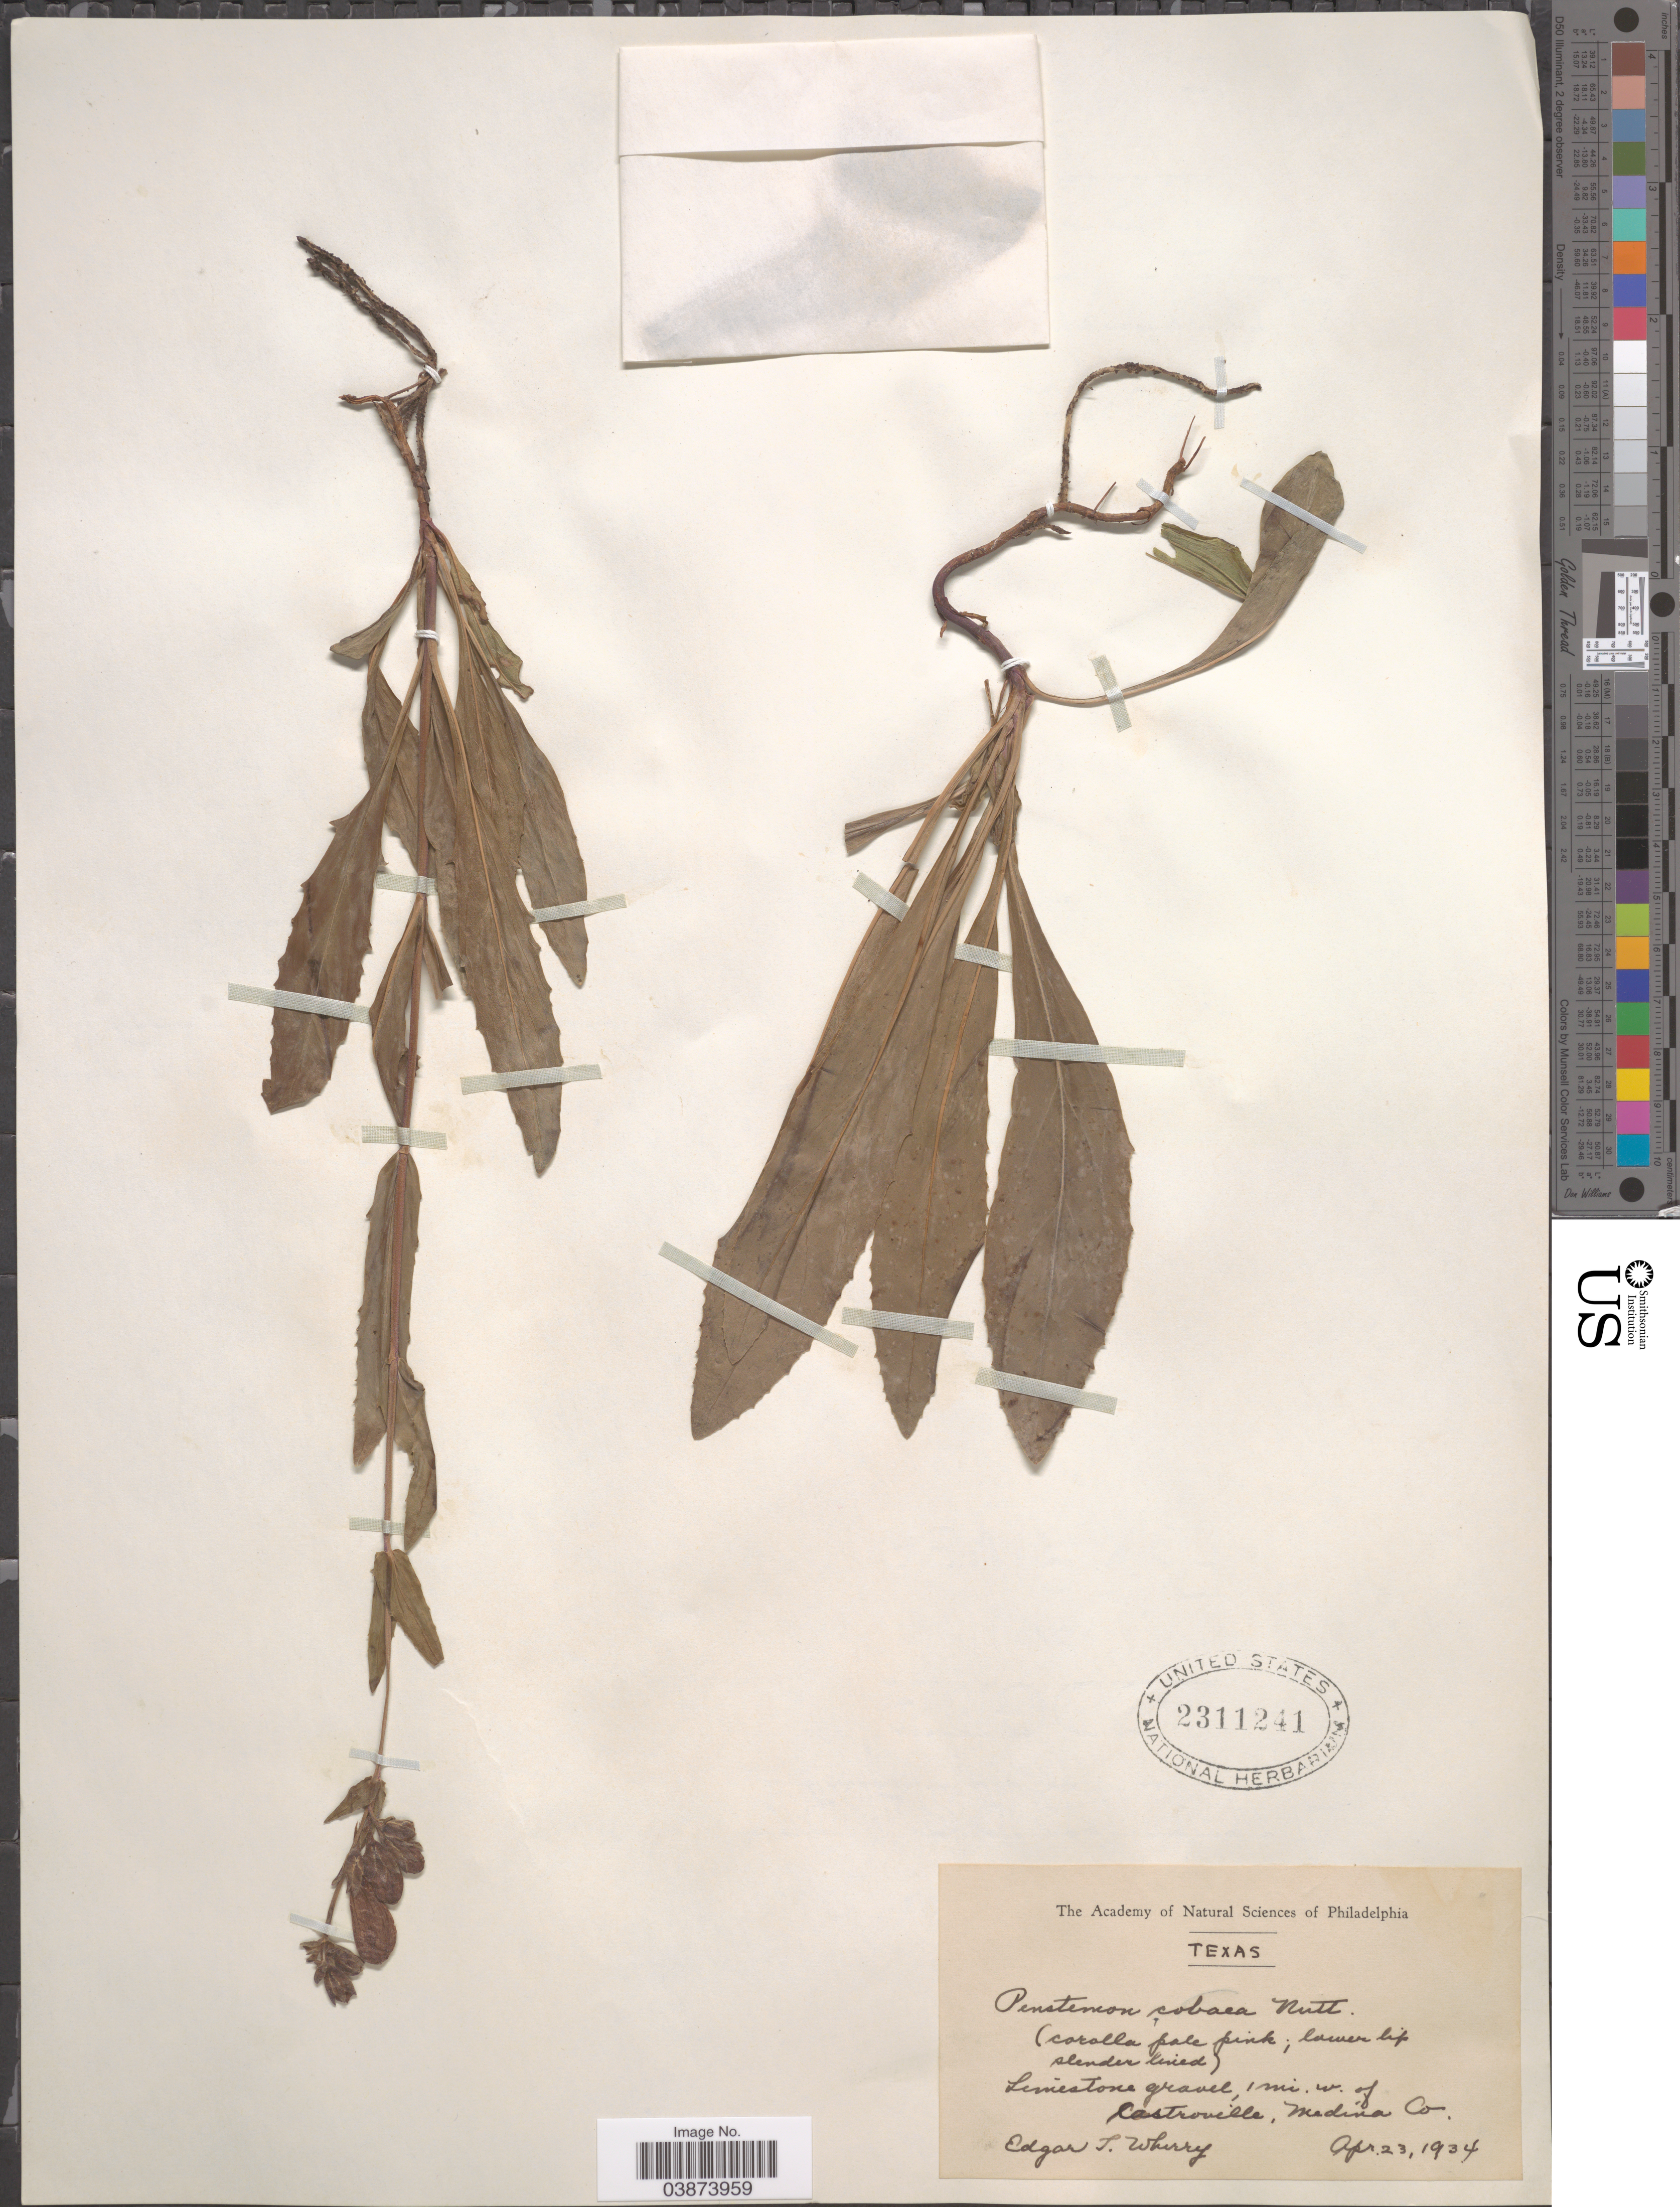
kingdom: Plantae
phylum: Tracheophyta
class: Magnoliopsida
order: Lamiales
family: Plantaginaceae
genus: Penstemon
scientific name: Penstemon cobaea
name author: (Nutt.)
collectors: E. T. Wherry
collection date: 1934-04-23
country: United States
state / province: Texas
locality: Limestone gravel, 1 mi. w. of Castroville, Medina Co.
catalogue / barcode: US 2311241